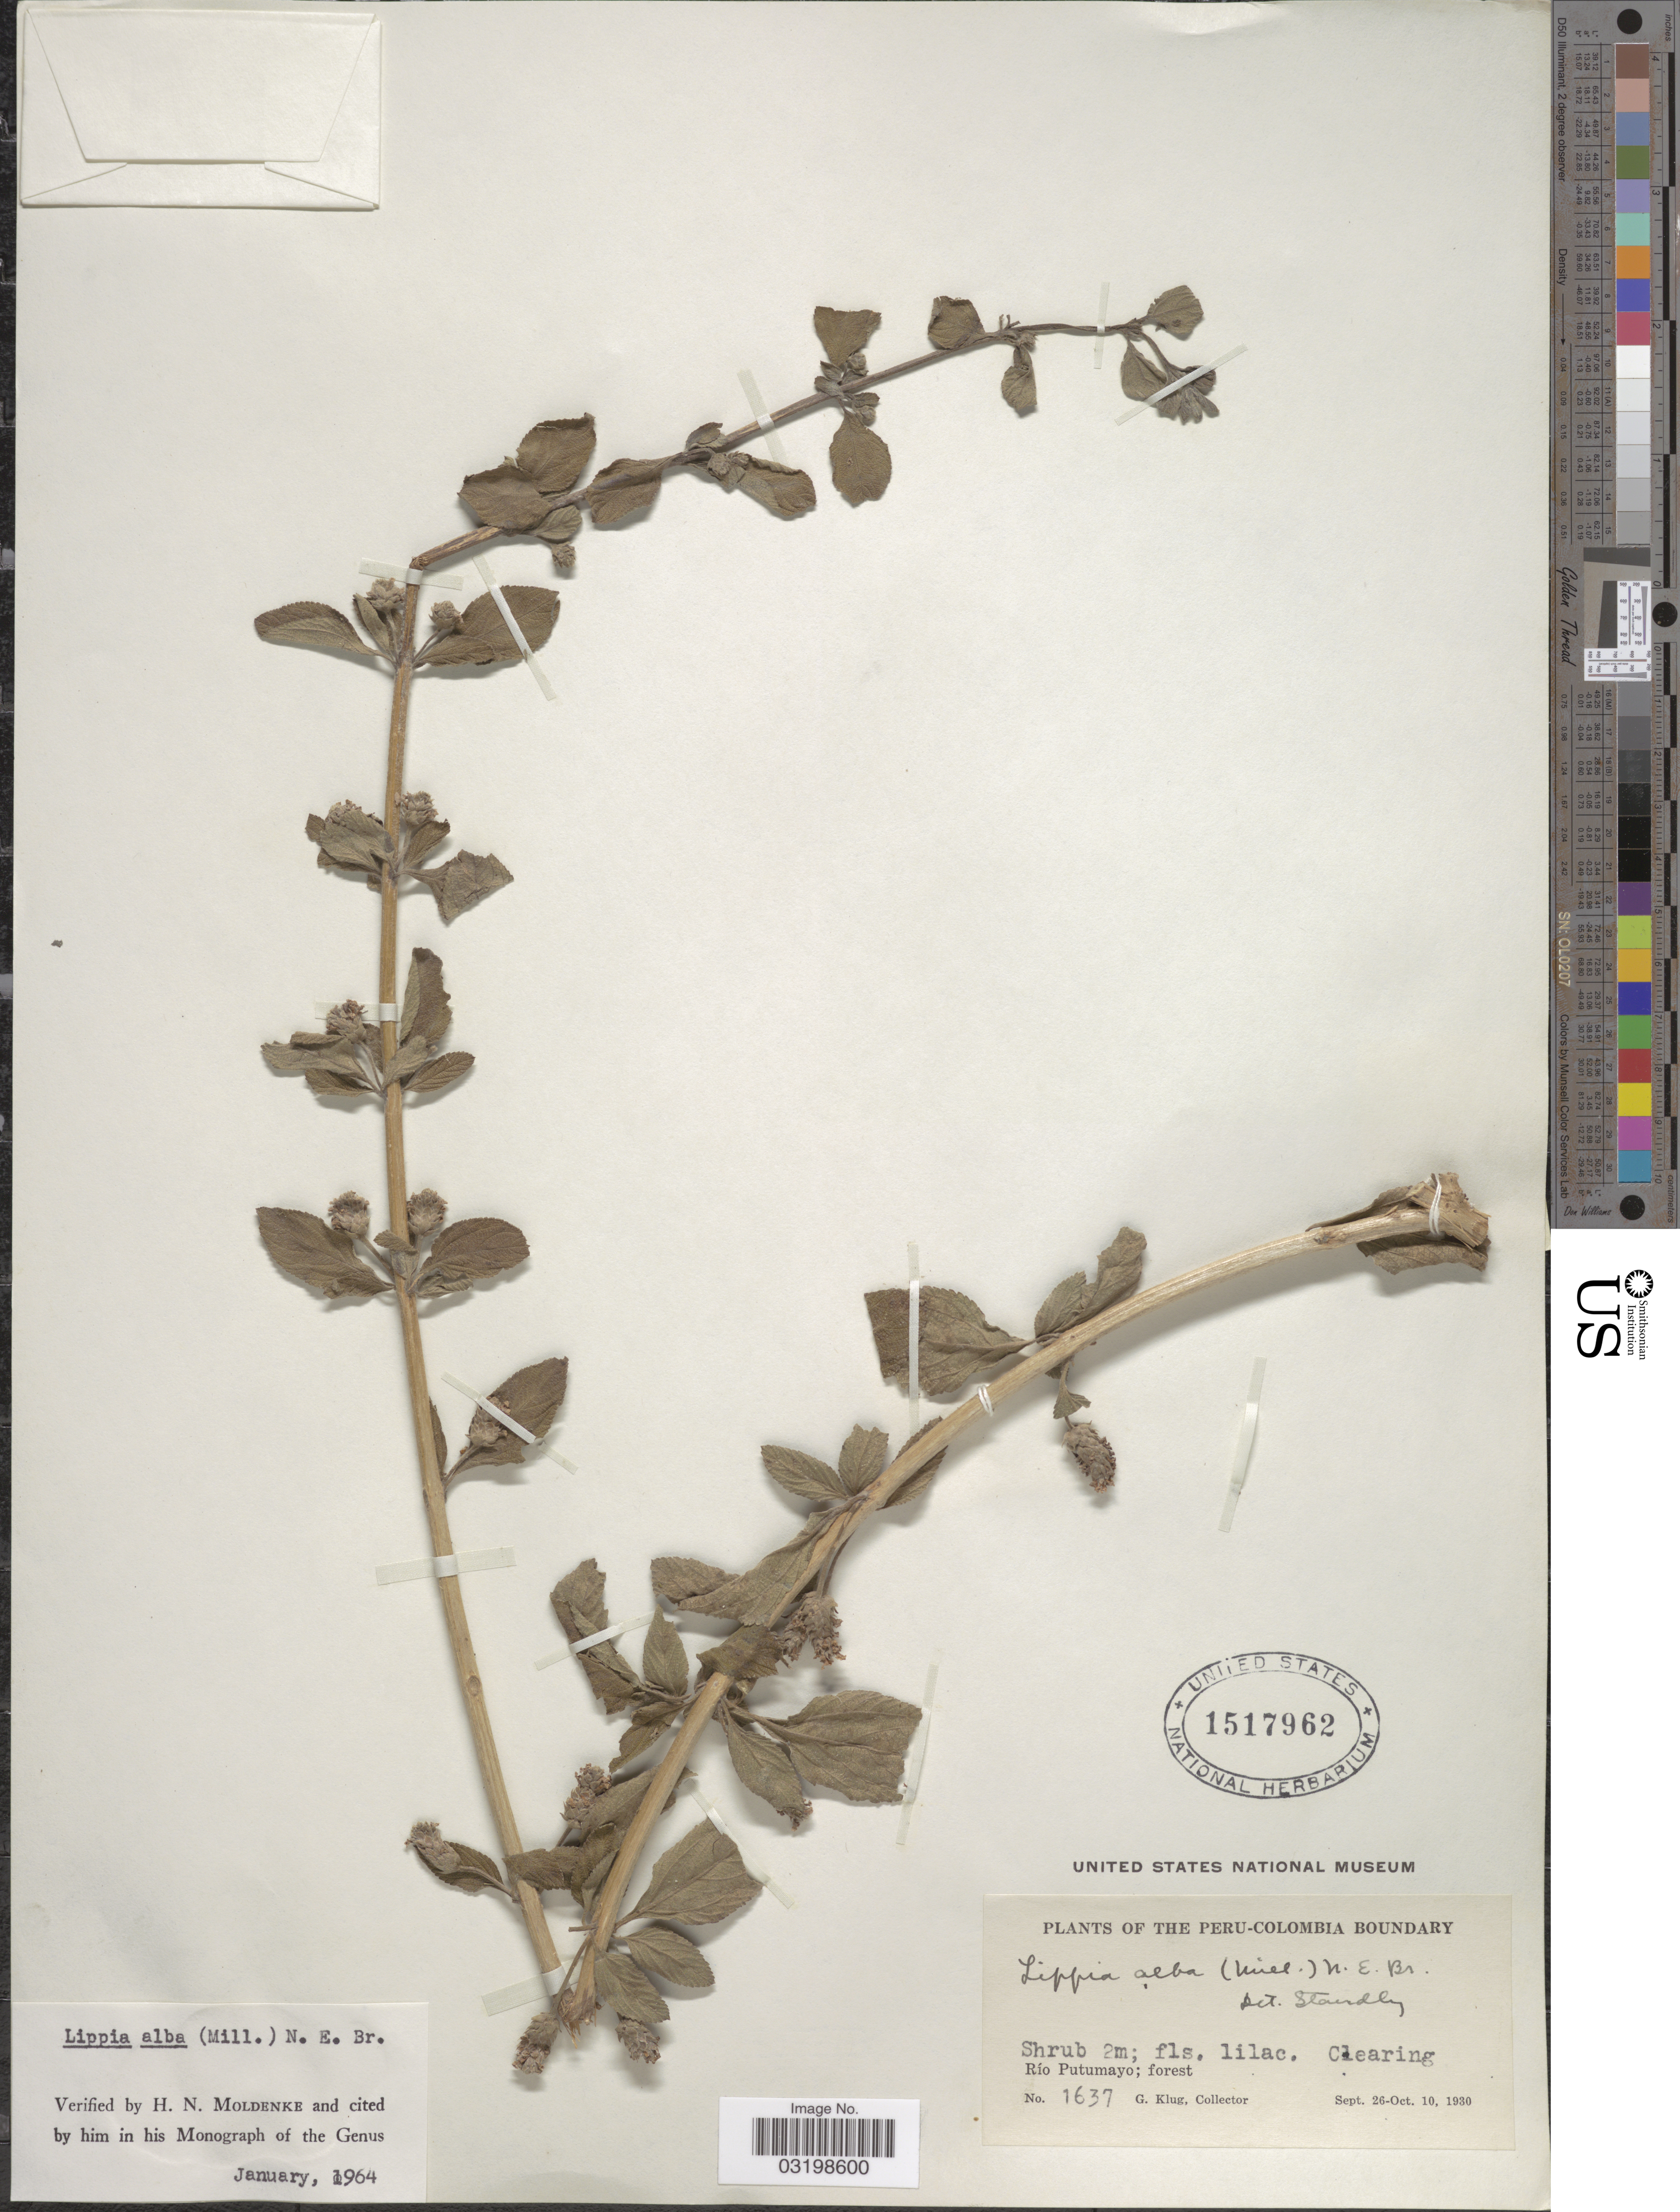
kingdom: Plantae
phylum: Tracheophyta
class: Magnoliopsida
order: Lamiales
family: Verbenaceae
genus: Lippia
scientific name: Lippia alba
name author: (Mill.) N.E. Br. ex Britton & P. Wilson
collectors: G. Klug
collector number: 1637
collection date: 1930-09-26/1930-10-10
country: Colombia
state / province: Putumayo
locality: The Peru-Colombia Boundary, Río Putumayo.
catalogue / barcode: US 1517962